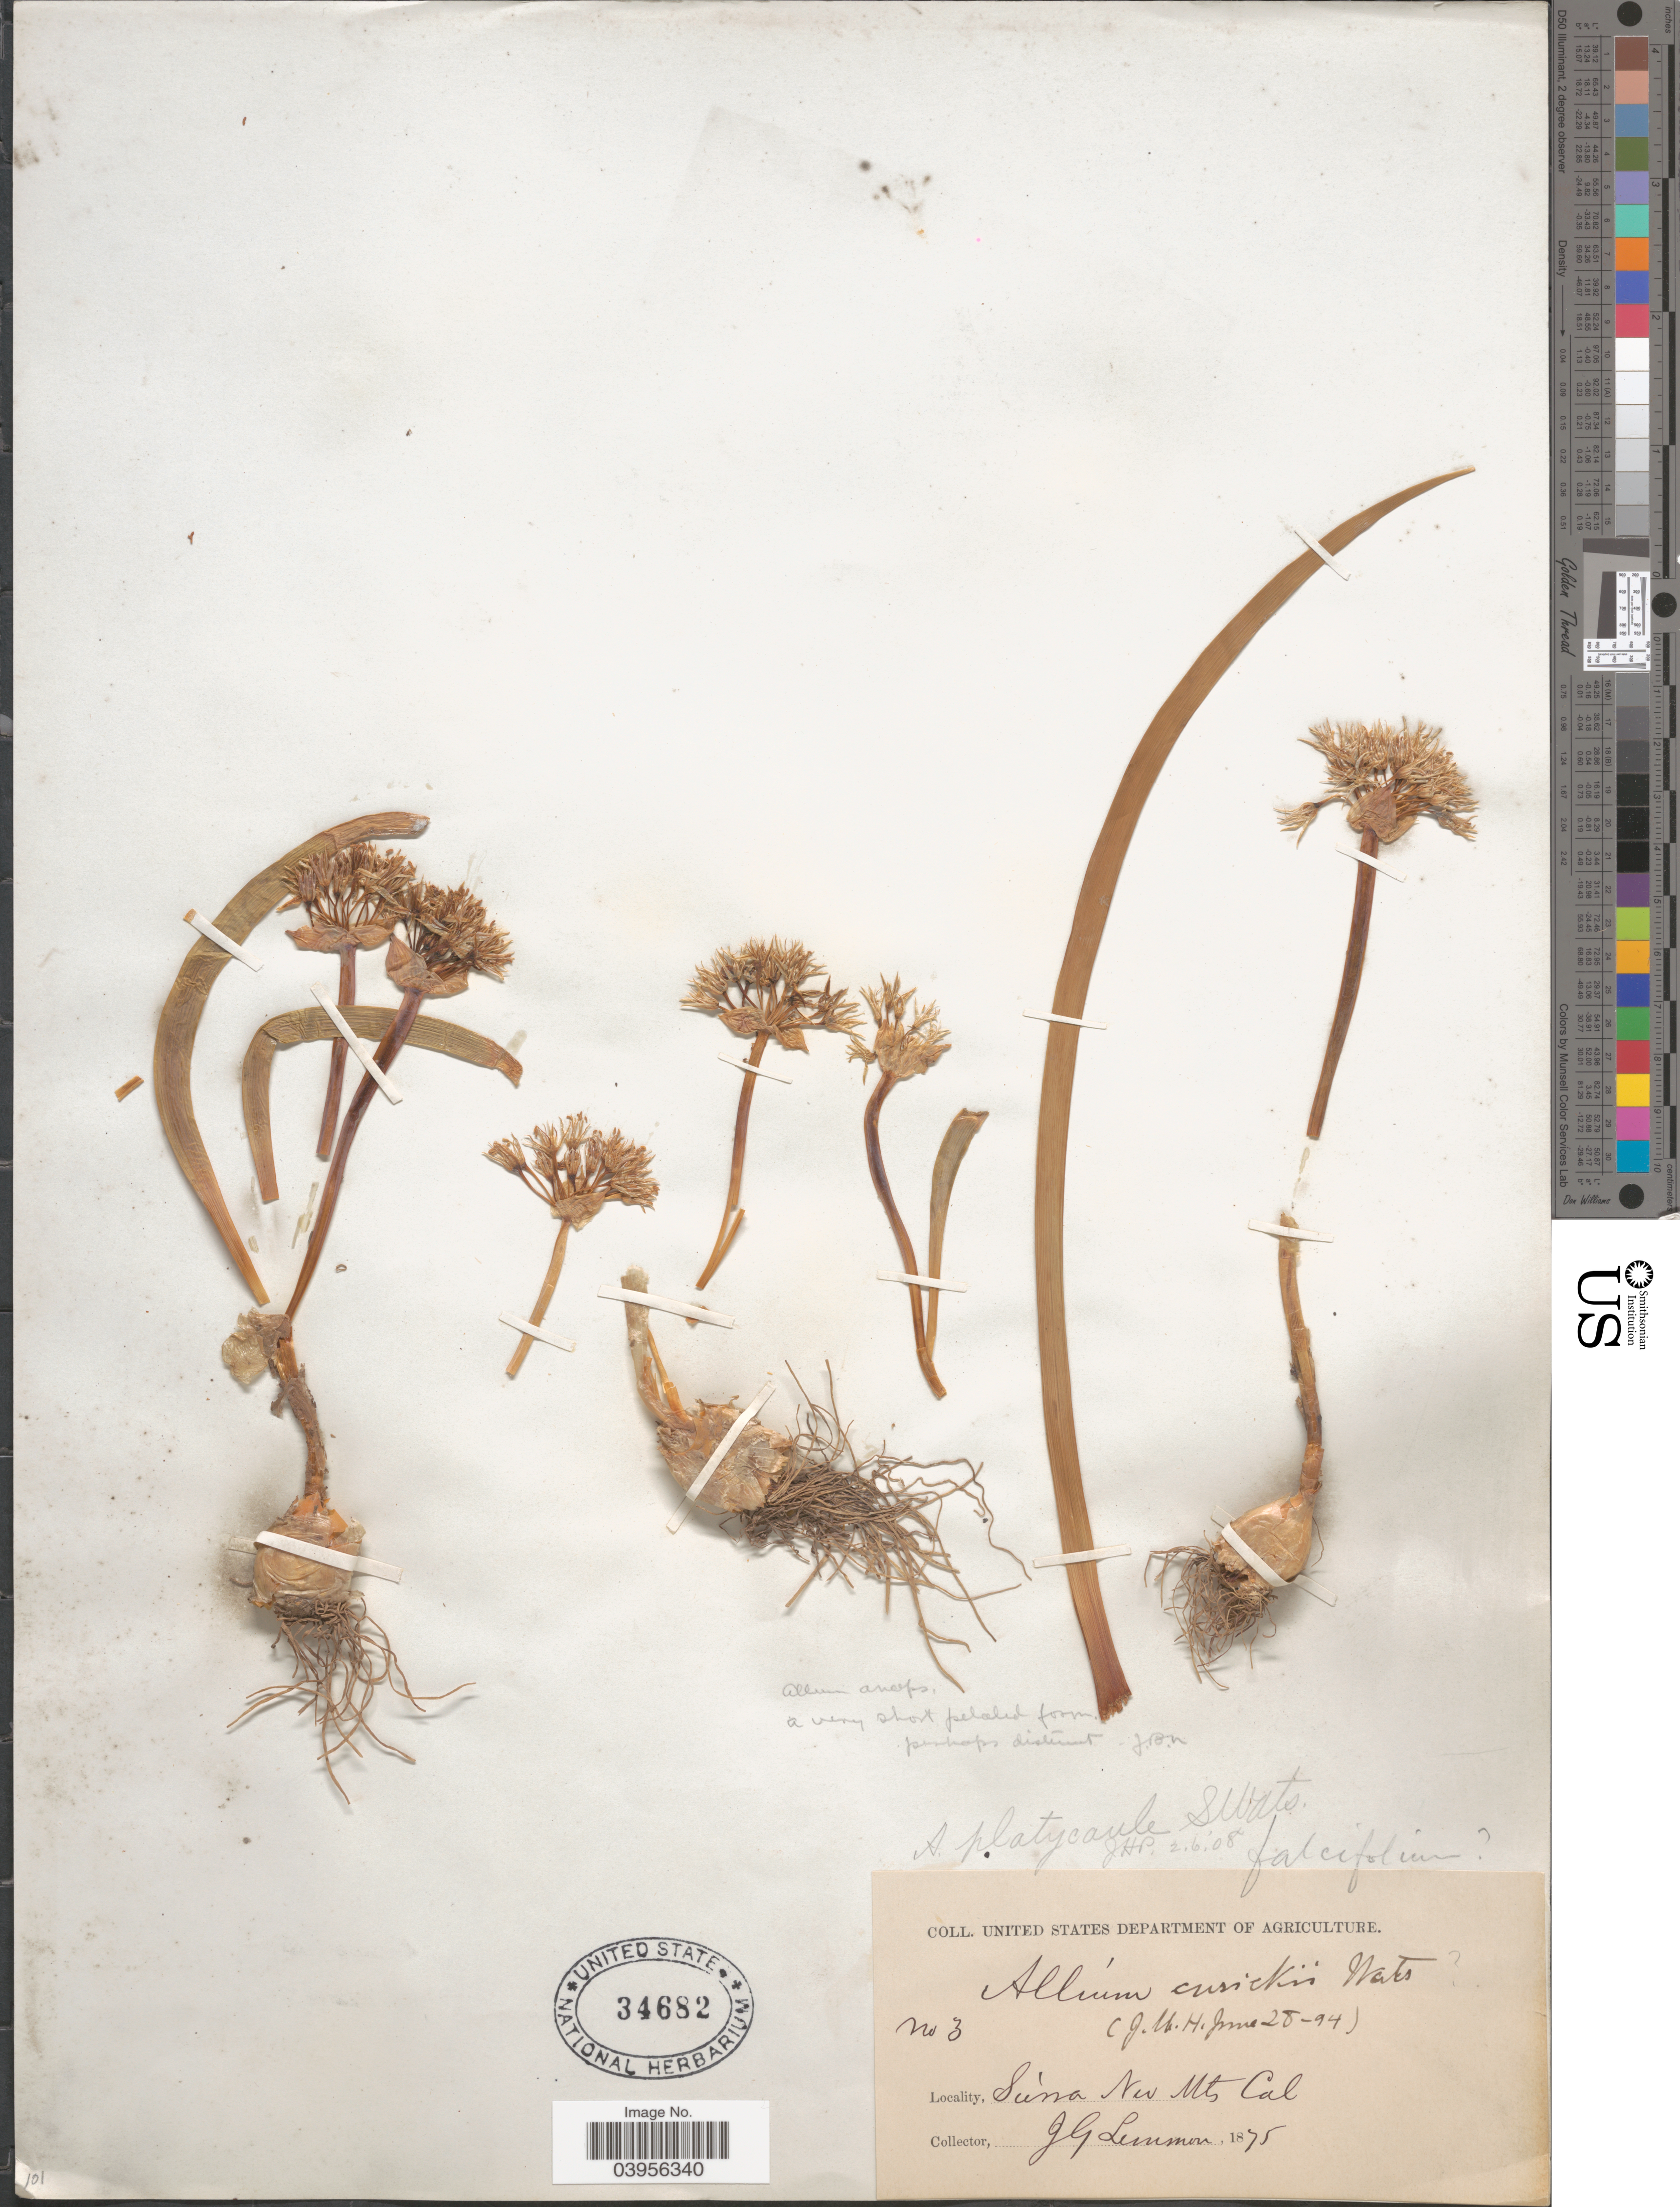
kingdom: Plantae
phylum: Tracheophyta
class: Liliopsida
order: Asparagales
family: Amaryllidaceae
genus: Allium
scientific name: Allium platycaule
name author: S. Watson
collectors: J. Lemmon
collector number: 3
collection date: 1875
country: United States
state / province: California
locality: Sierra Nev Mts.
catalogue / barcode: US 34682